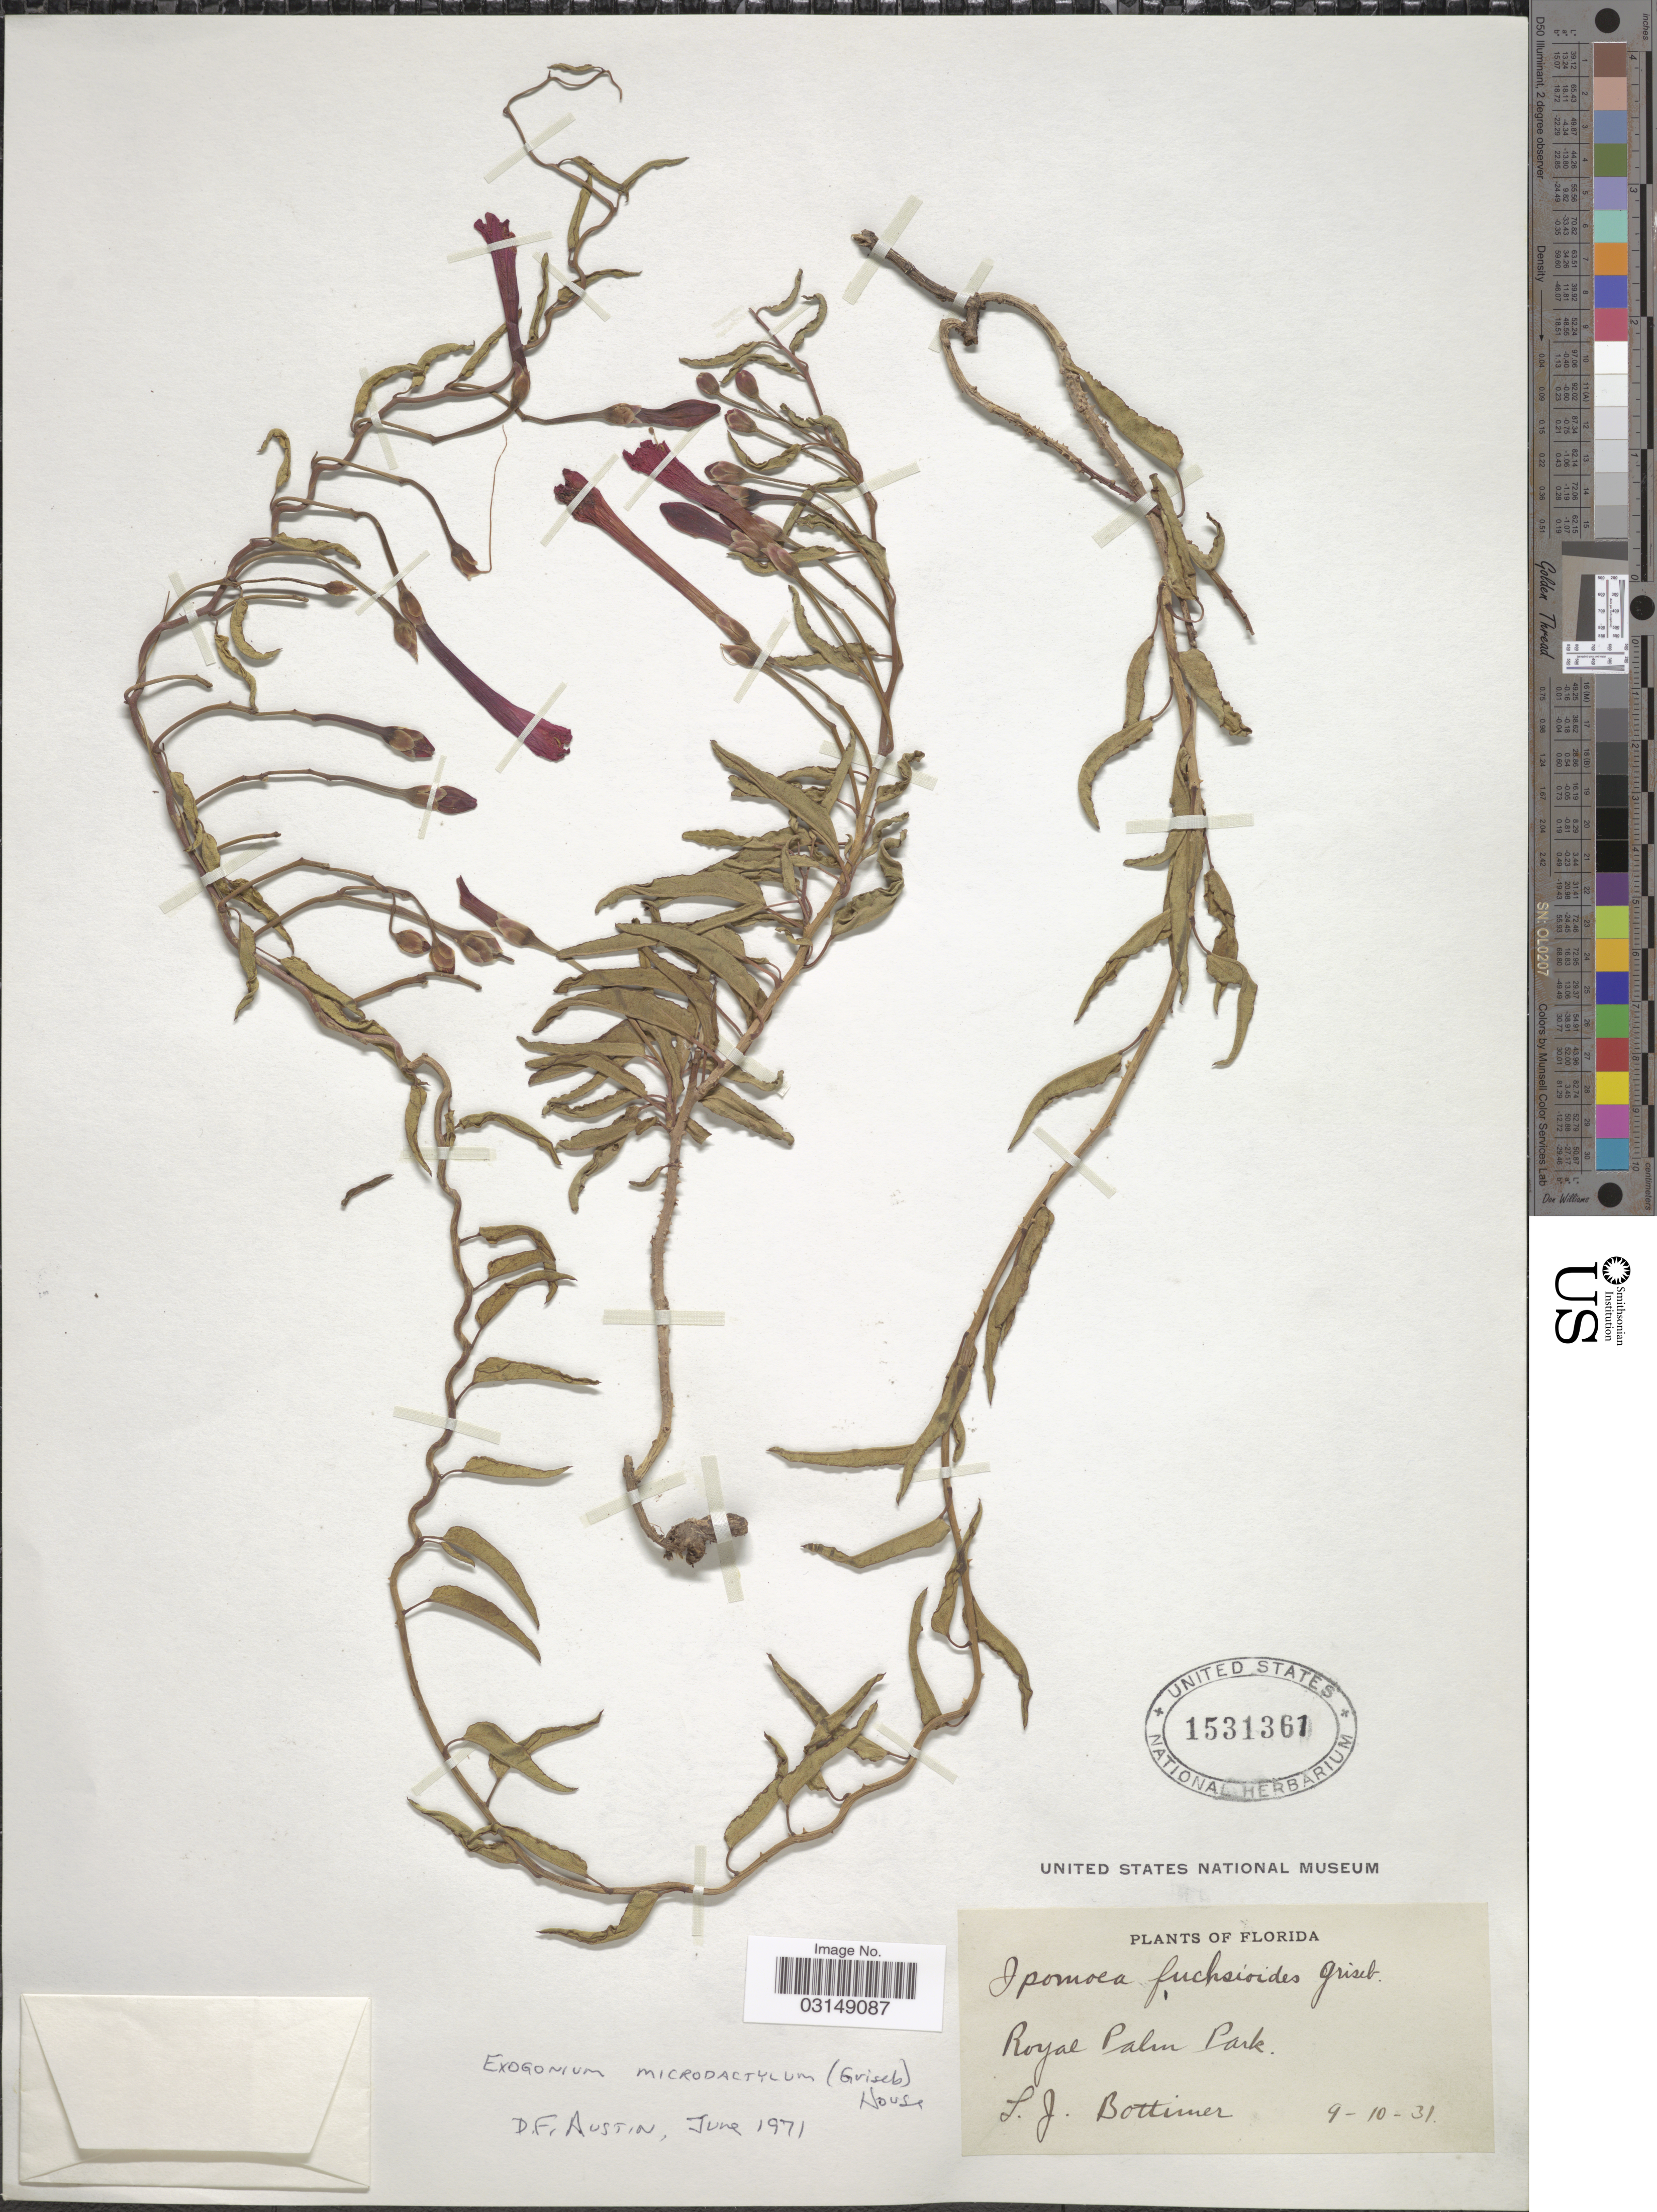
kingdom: Plantae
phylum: Tracheophyta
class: Magnoliopsida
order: Solanales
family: Convolvulaceae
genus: Ipomoea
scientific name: Ipomoea microdactyla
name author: Griseb.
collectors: L. Bottimer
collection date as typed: Transcribed d/m/y: 10/9/31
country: United States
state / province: Florida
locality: Royal Palm Park.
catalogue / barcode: US 1531361